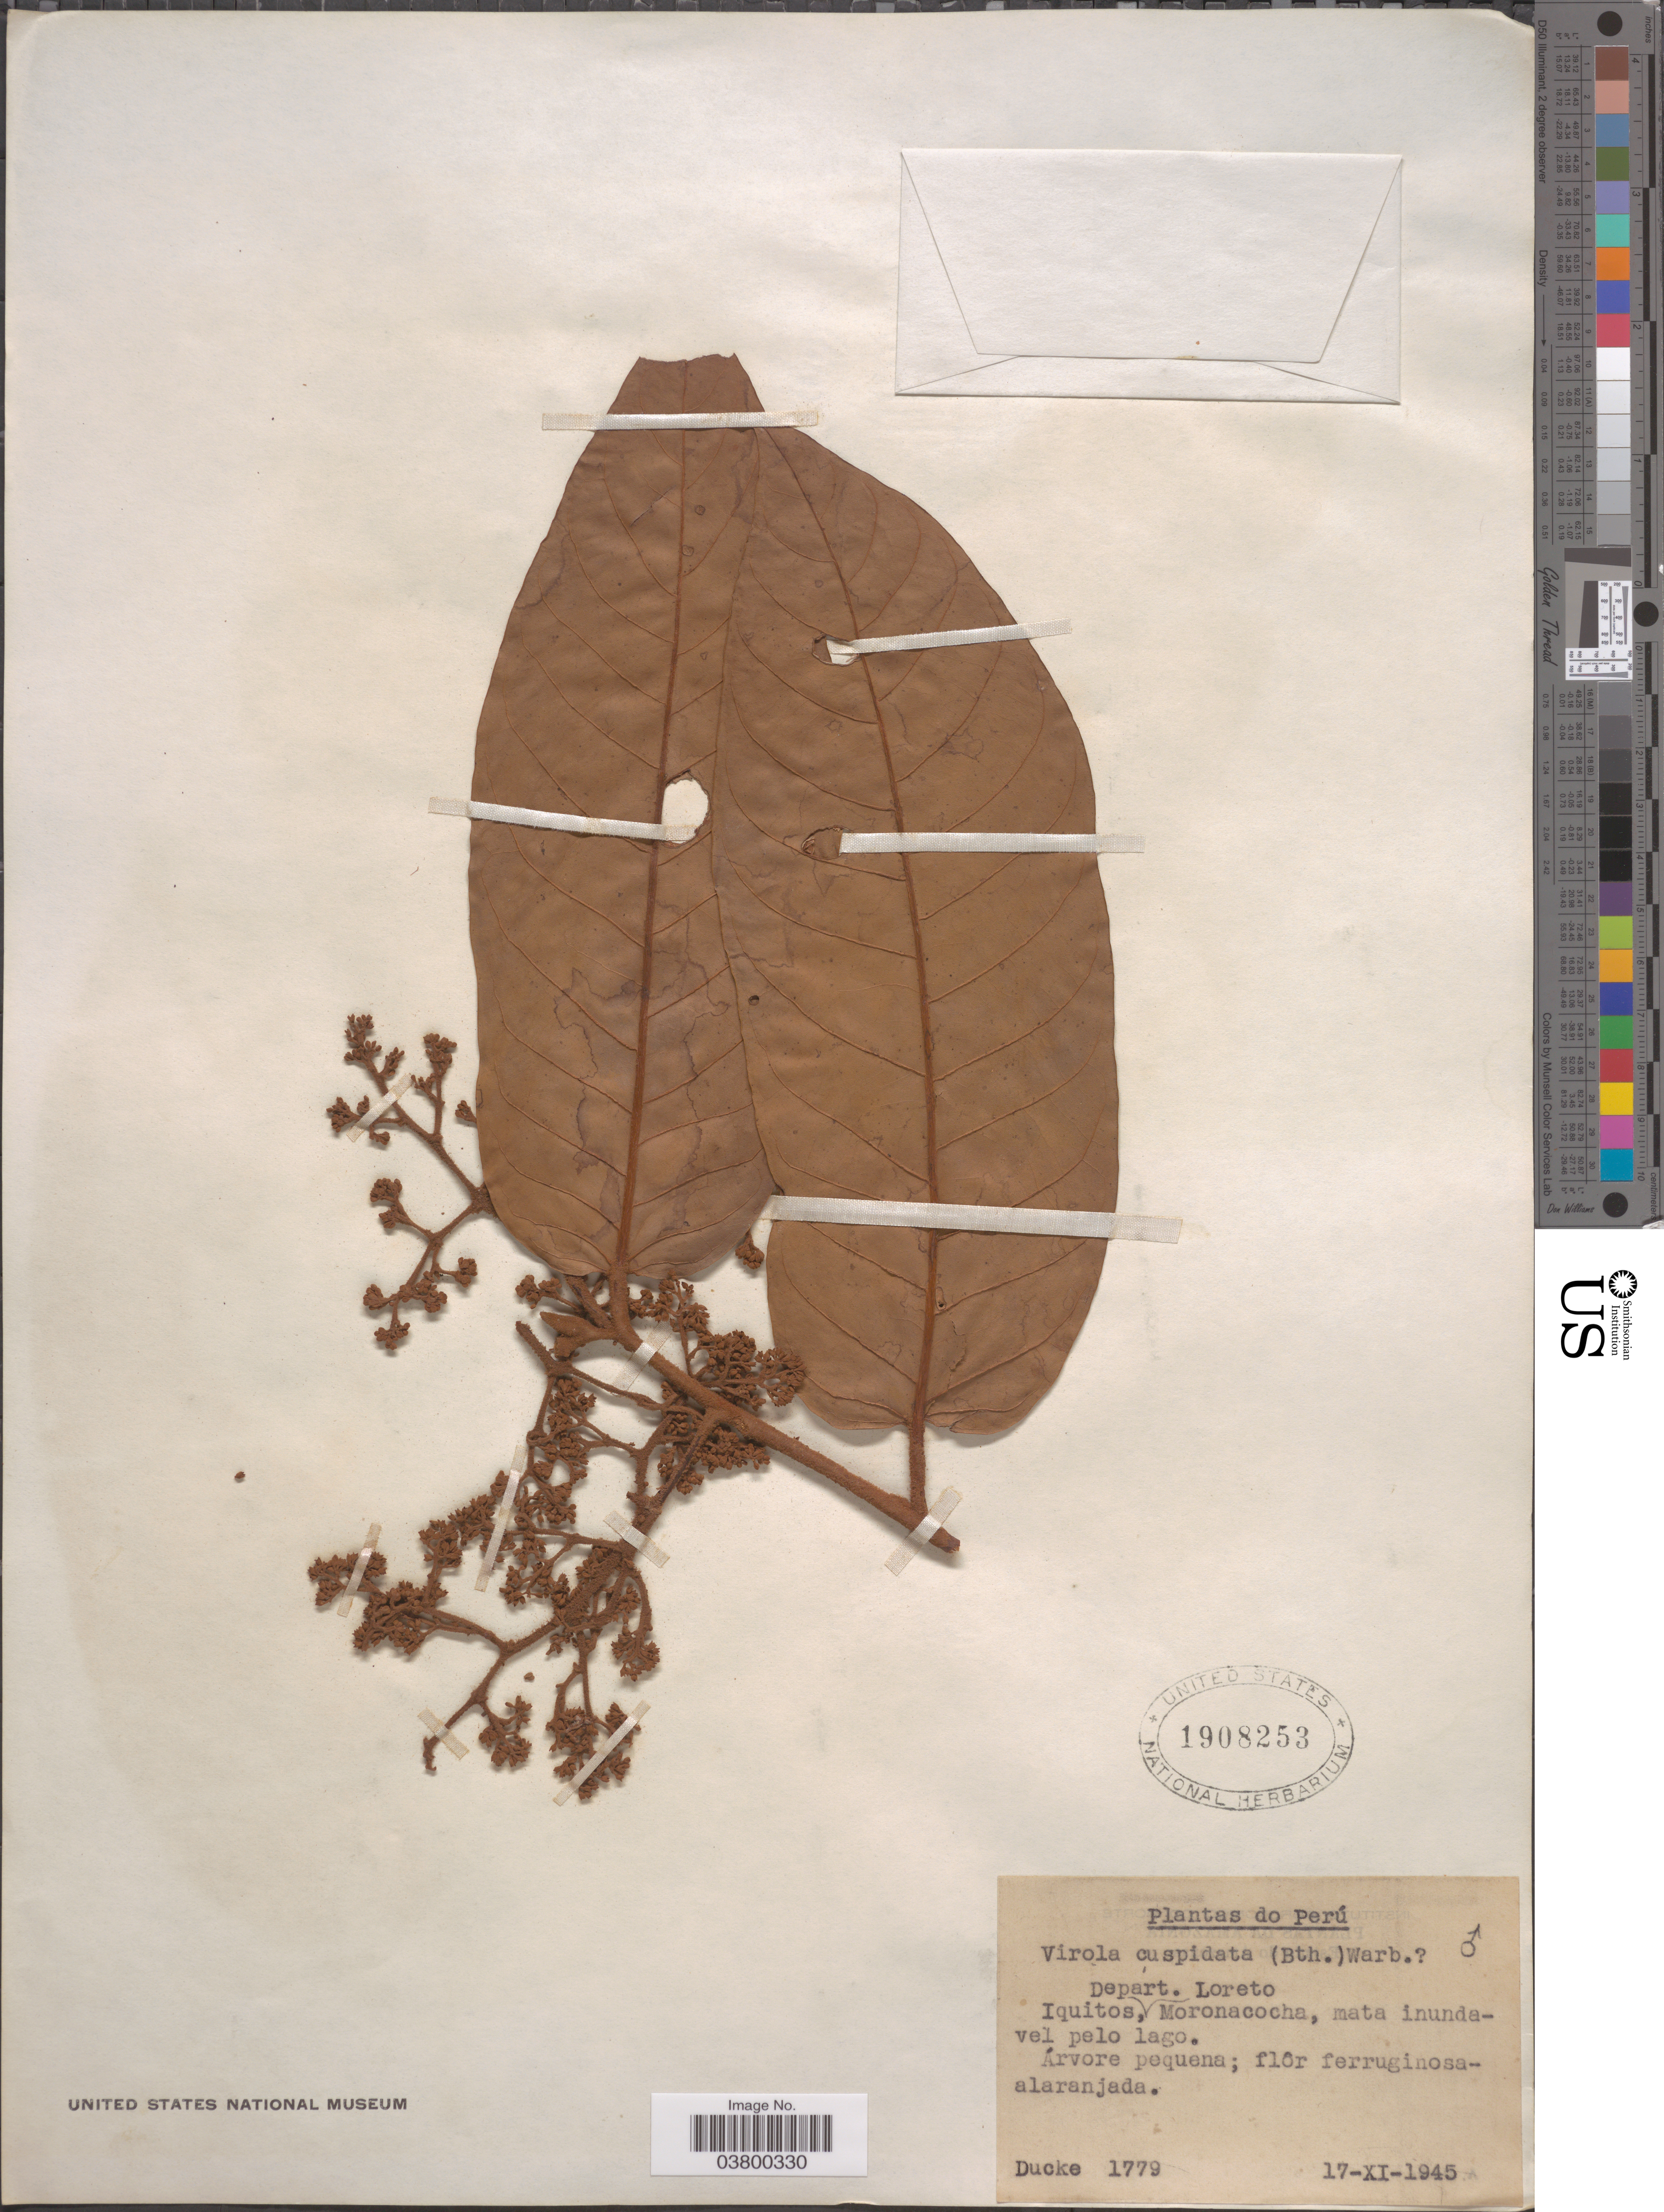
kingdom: Plantae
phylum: Tracheophyta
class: Magnoliopsida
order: Magnoliales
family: Myristicaceae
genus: Virola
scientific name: Virola elongata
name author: (Benth.) Warb.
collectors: A. Ducke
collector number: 1779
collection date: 1945-11-17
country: Peru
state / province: Loreto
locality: Iquitos, Depart. Loreto, Moronacocha.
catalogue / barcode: US 1908253